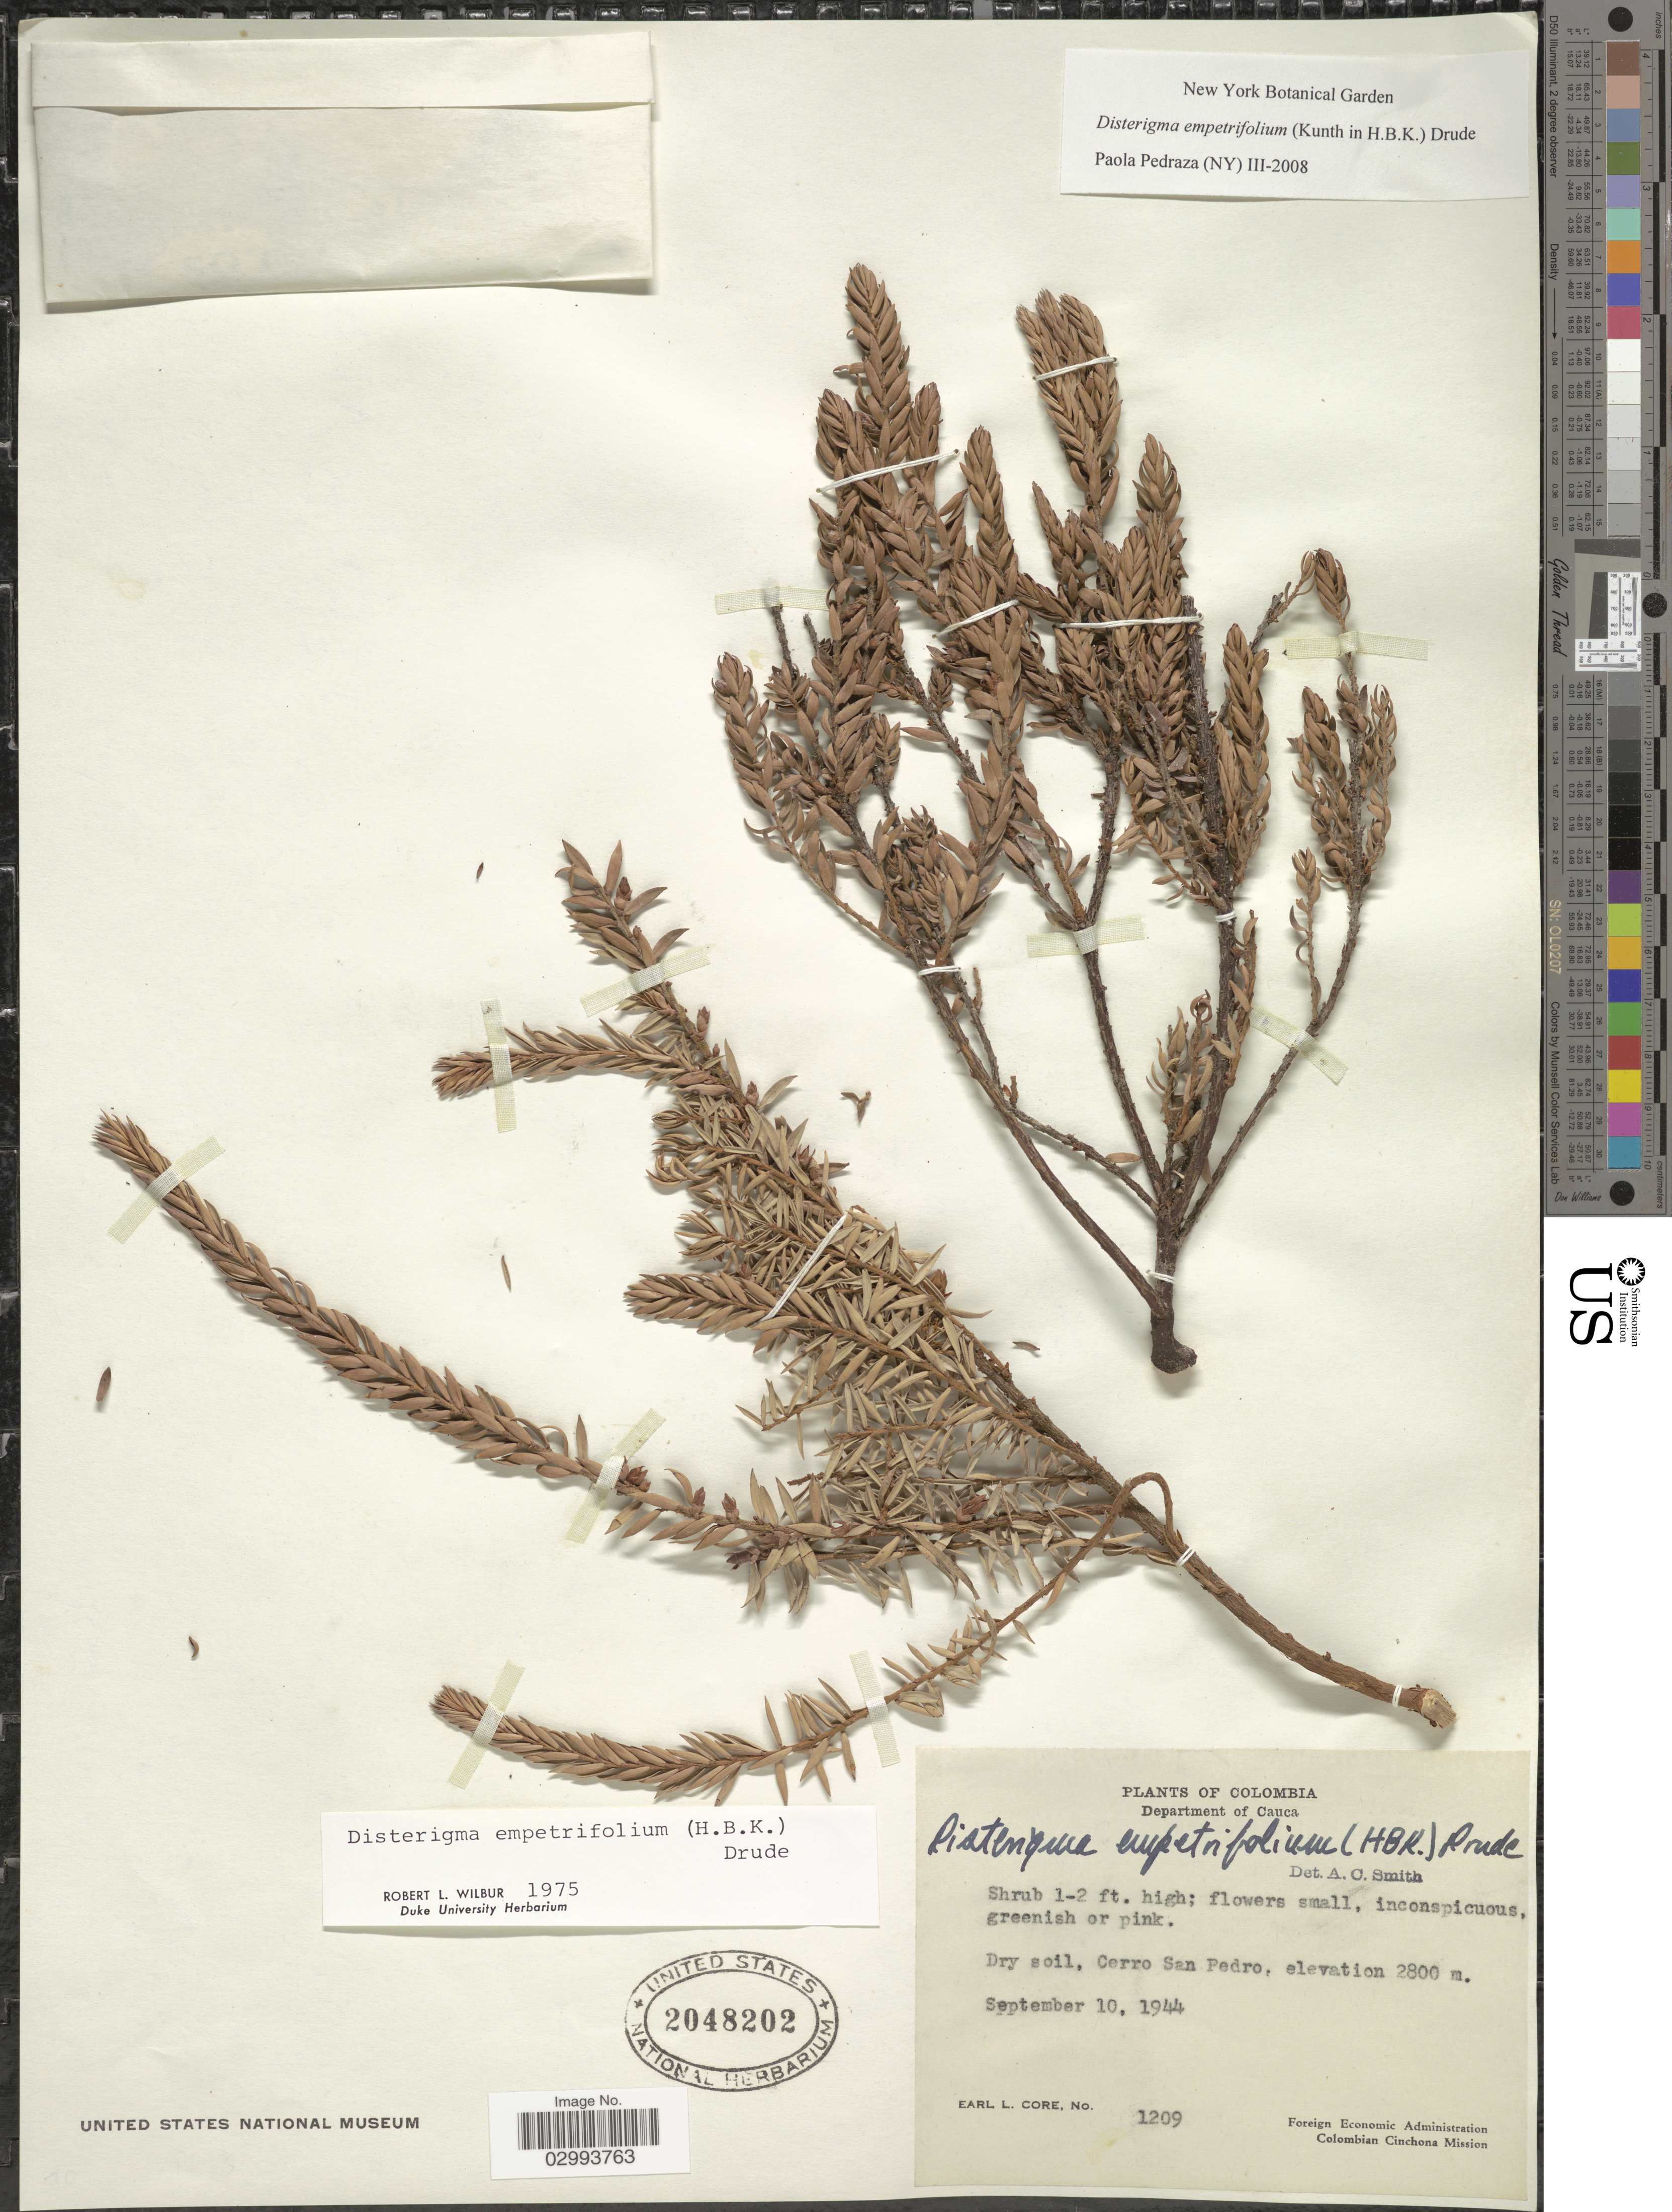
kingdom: Plantae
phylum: Tracheophyta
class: Magnoliopsida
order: Ericales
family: Ericaceae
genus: Disterigma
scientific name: Disterigma empetrifolium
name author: (Kunth) Drude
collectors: E. L. Core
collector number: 1209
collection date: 1944-09-10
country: Colombia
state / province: Cauca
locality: Department of Cauca, Dry soil, Cerro San Pedro.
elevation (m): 2800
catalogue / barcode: US 2048202